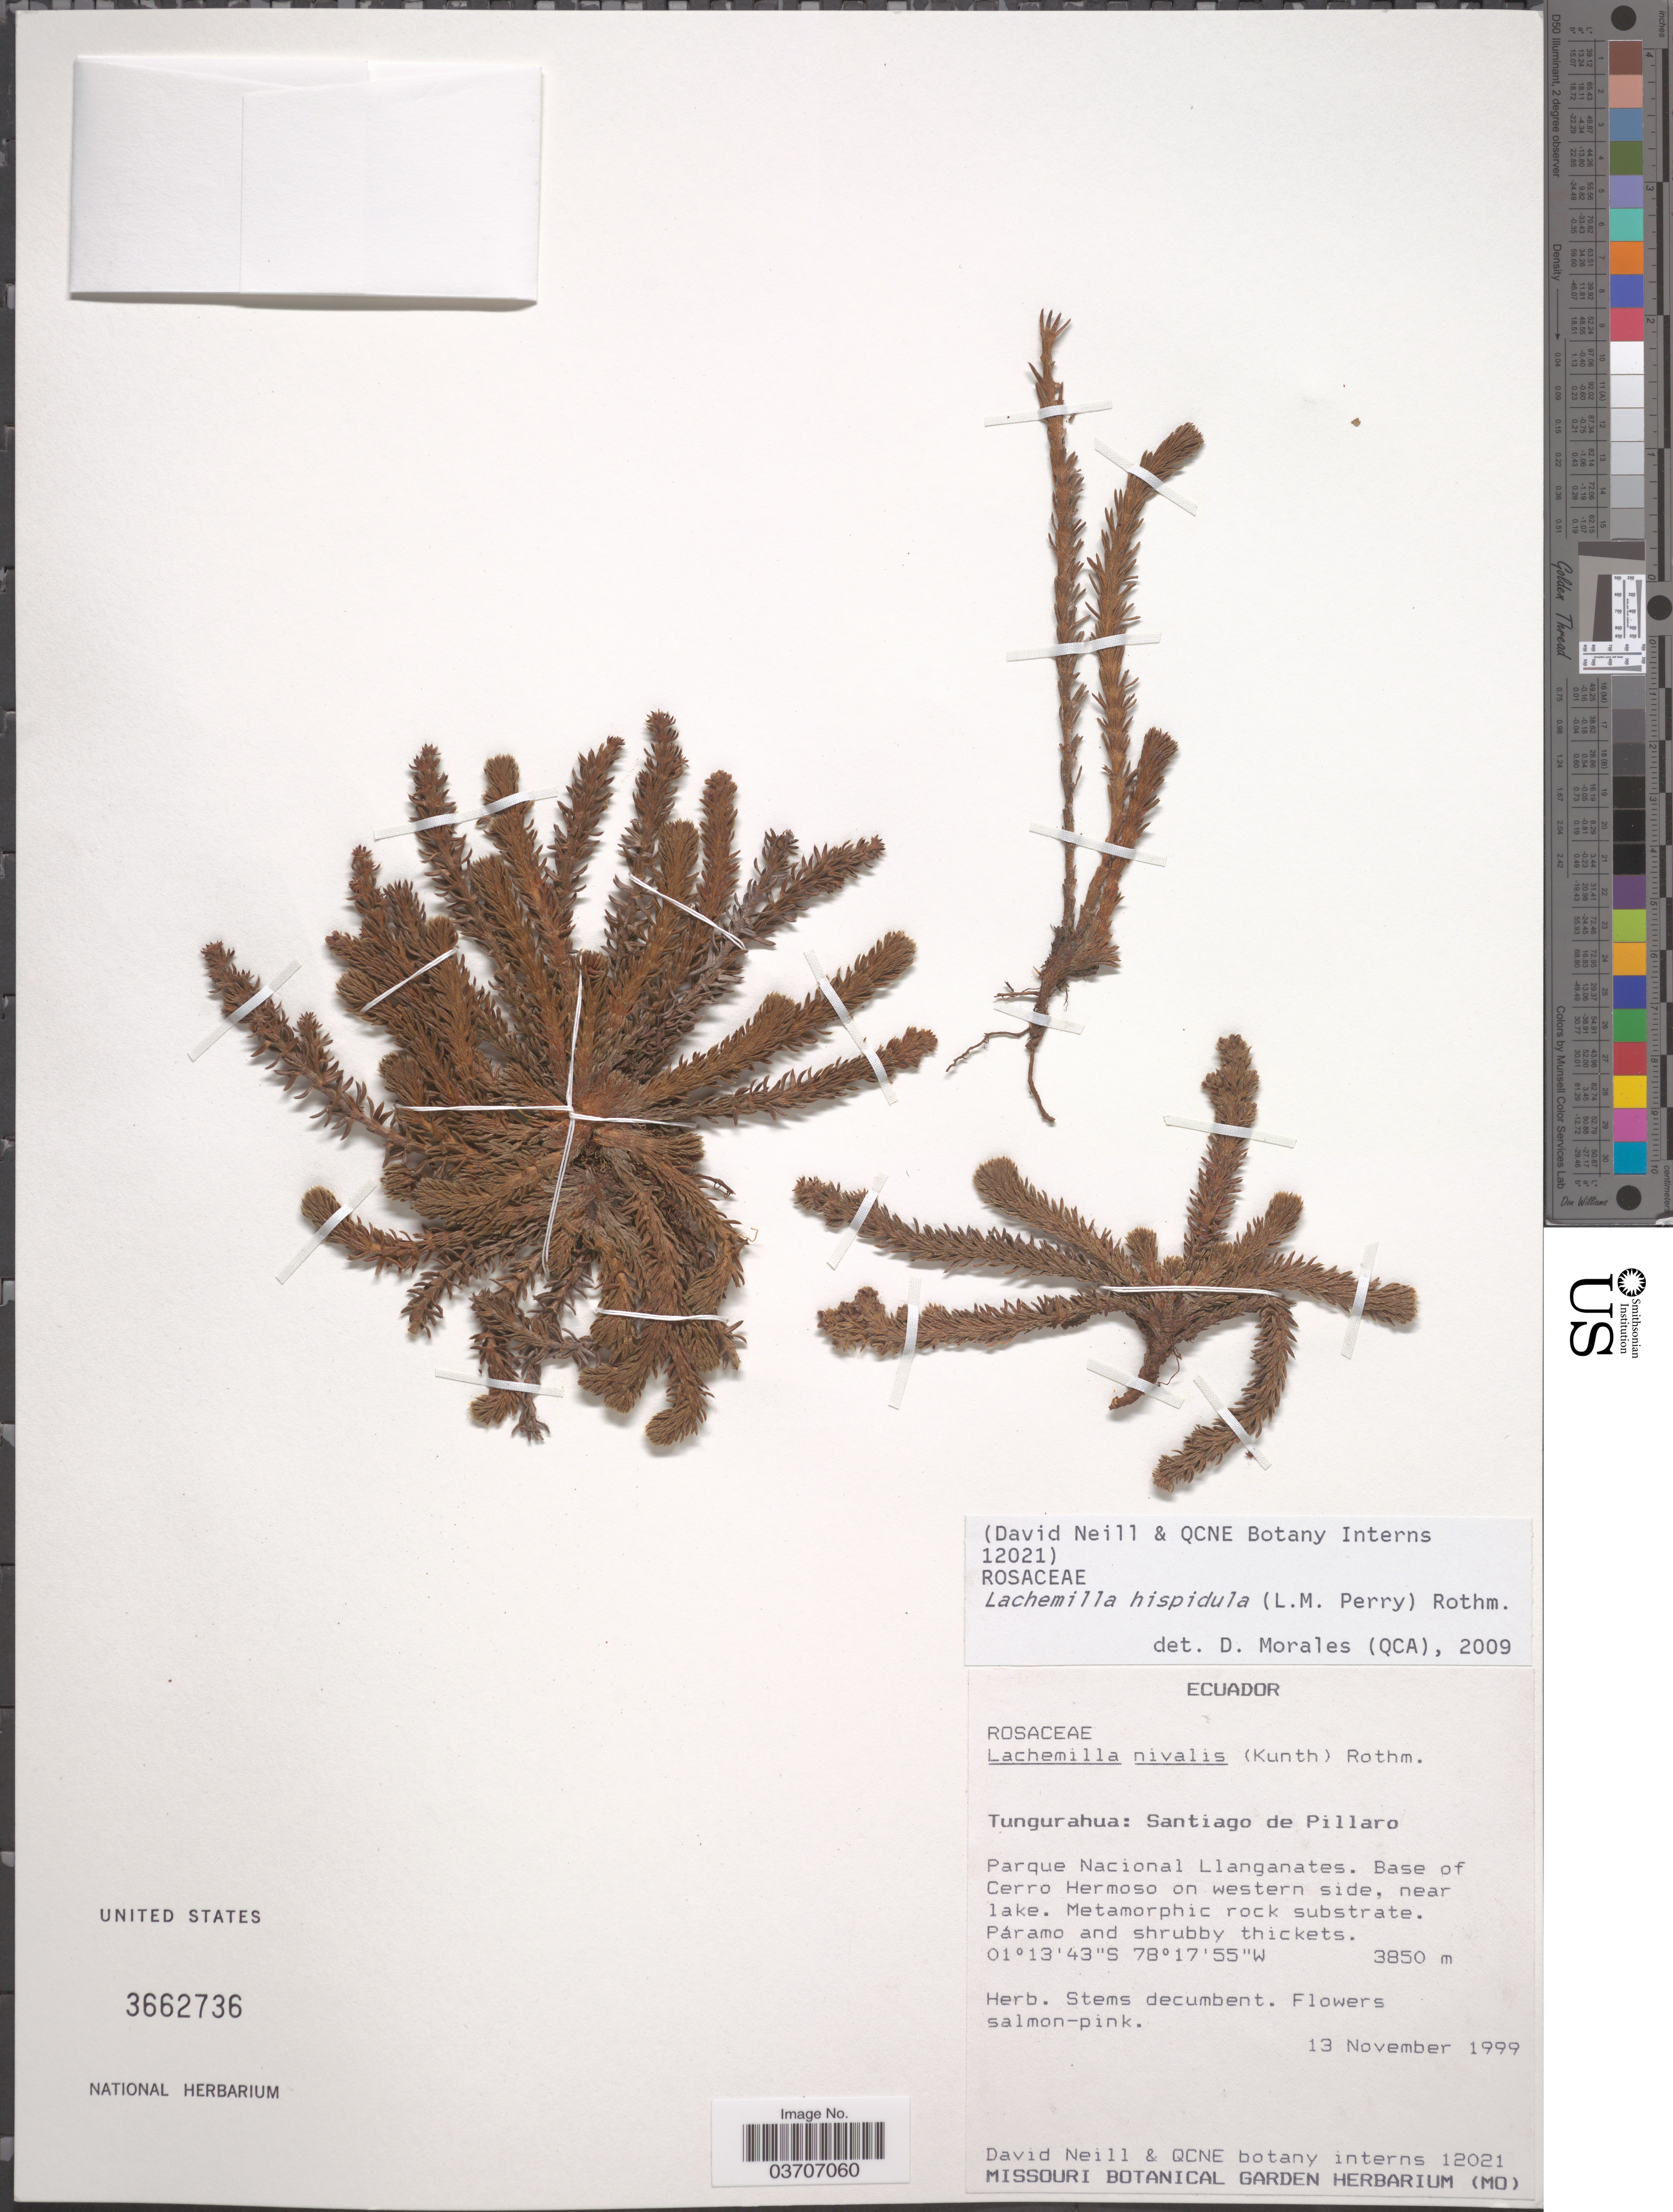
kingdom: Plantae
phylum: Tracheophyta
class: Magnoliopsida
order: Rosales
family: Rosaceae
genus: Lachemilla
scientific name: Lachemilla hispidula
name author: (L.M. Perry) Rothm.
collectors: D. Neill & QCNE botany interns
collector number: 12021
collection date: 1999-11-13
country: Ecuador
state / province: Tungurahua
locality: Santiago de Pillaro. Parque Nacional Llanganates. Base of Cerro Hermoso on western side, near lake.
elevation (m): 3850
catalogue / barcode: US 3662736